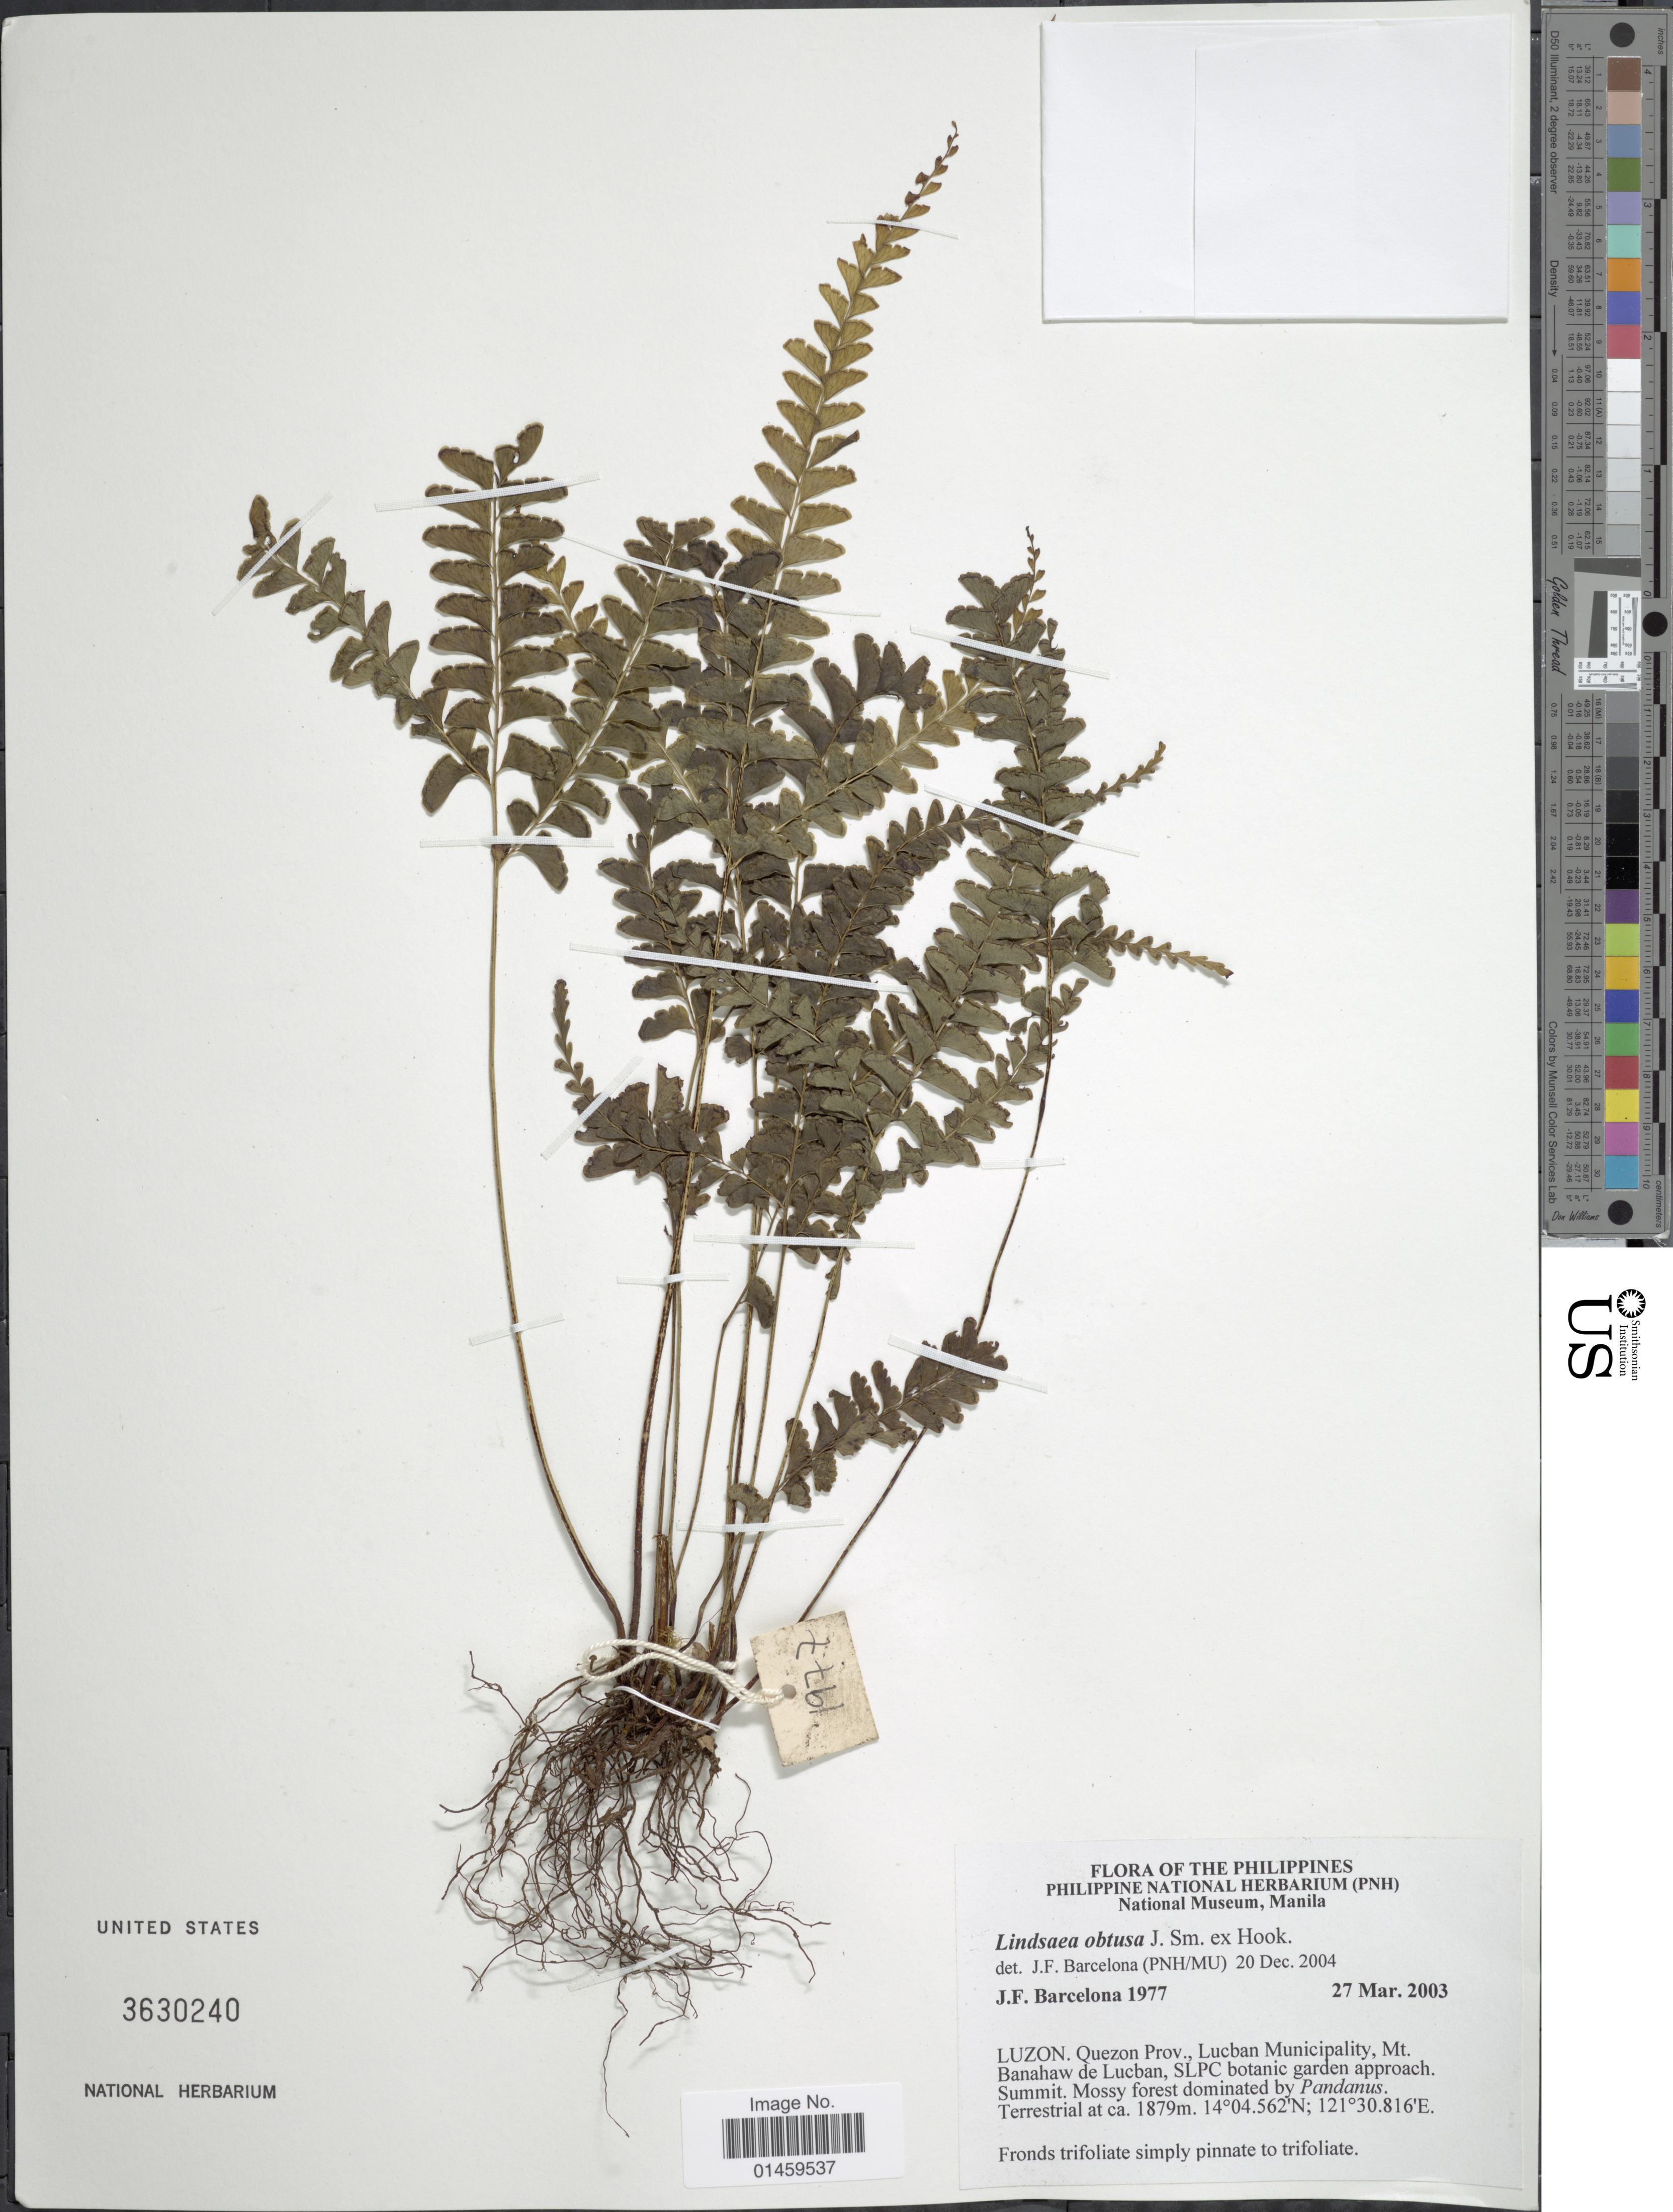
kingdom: Plantae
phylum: Tracheophyta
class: Polypodiopsida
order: Polypodiales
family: Lindsaeaceae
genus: Lindsaea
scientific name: Lindsaea obtusa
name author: J. Sm. ex Hook.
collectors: J. F. Barcelona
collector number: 1977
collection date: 2003-03-27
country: Philippines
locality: Luzon. Quezon Prov., Lucban Municipality, Mt. Banahaw de Lucban, SLPC botanic garden approach.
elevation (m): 1879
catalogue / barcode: US 3630240